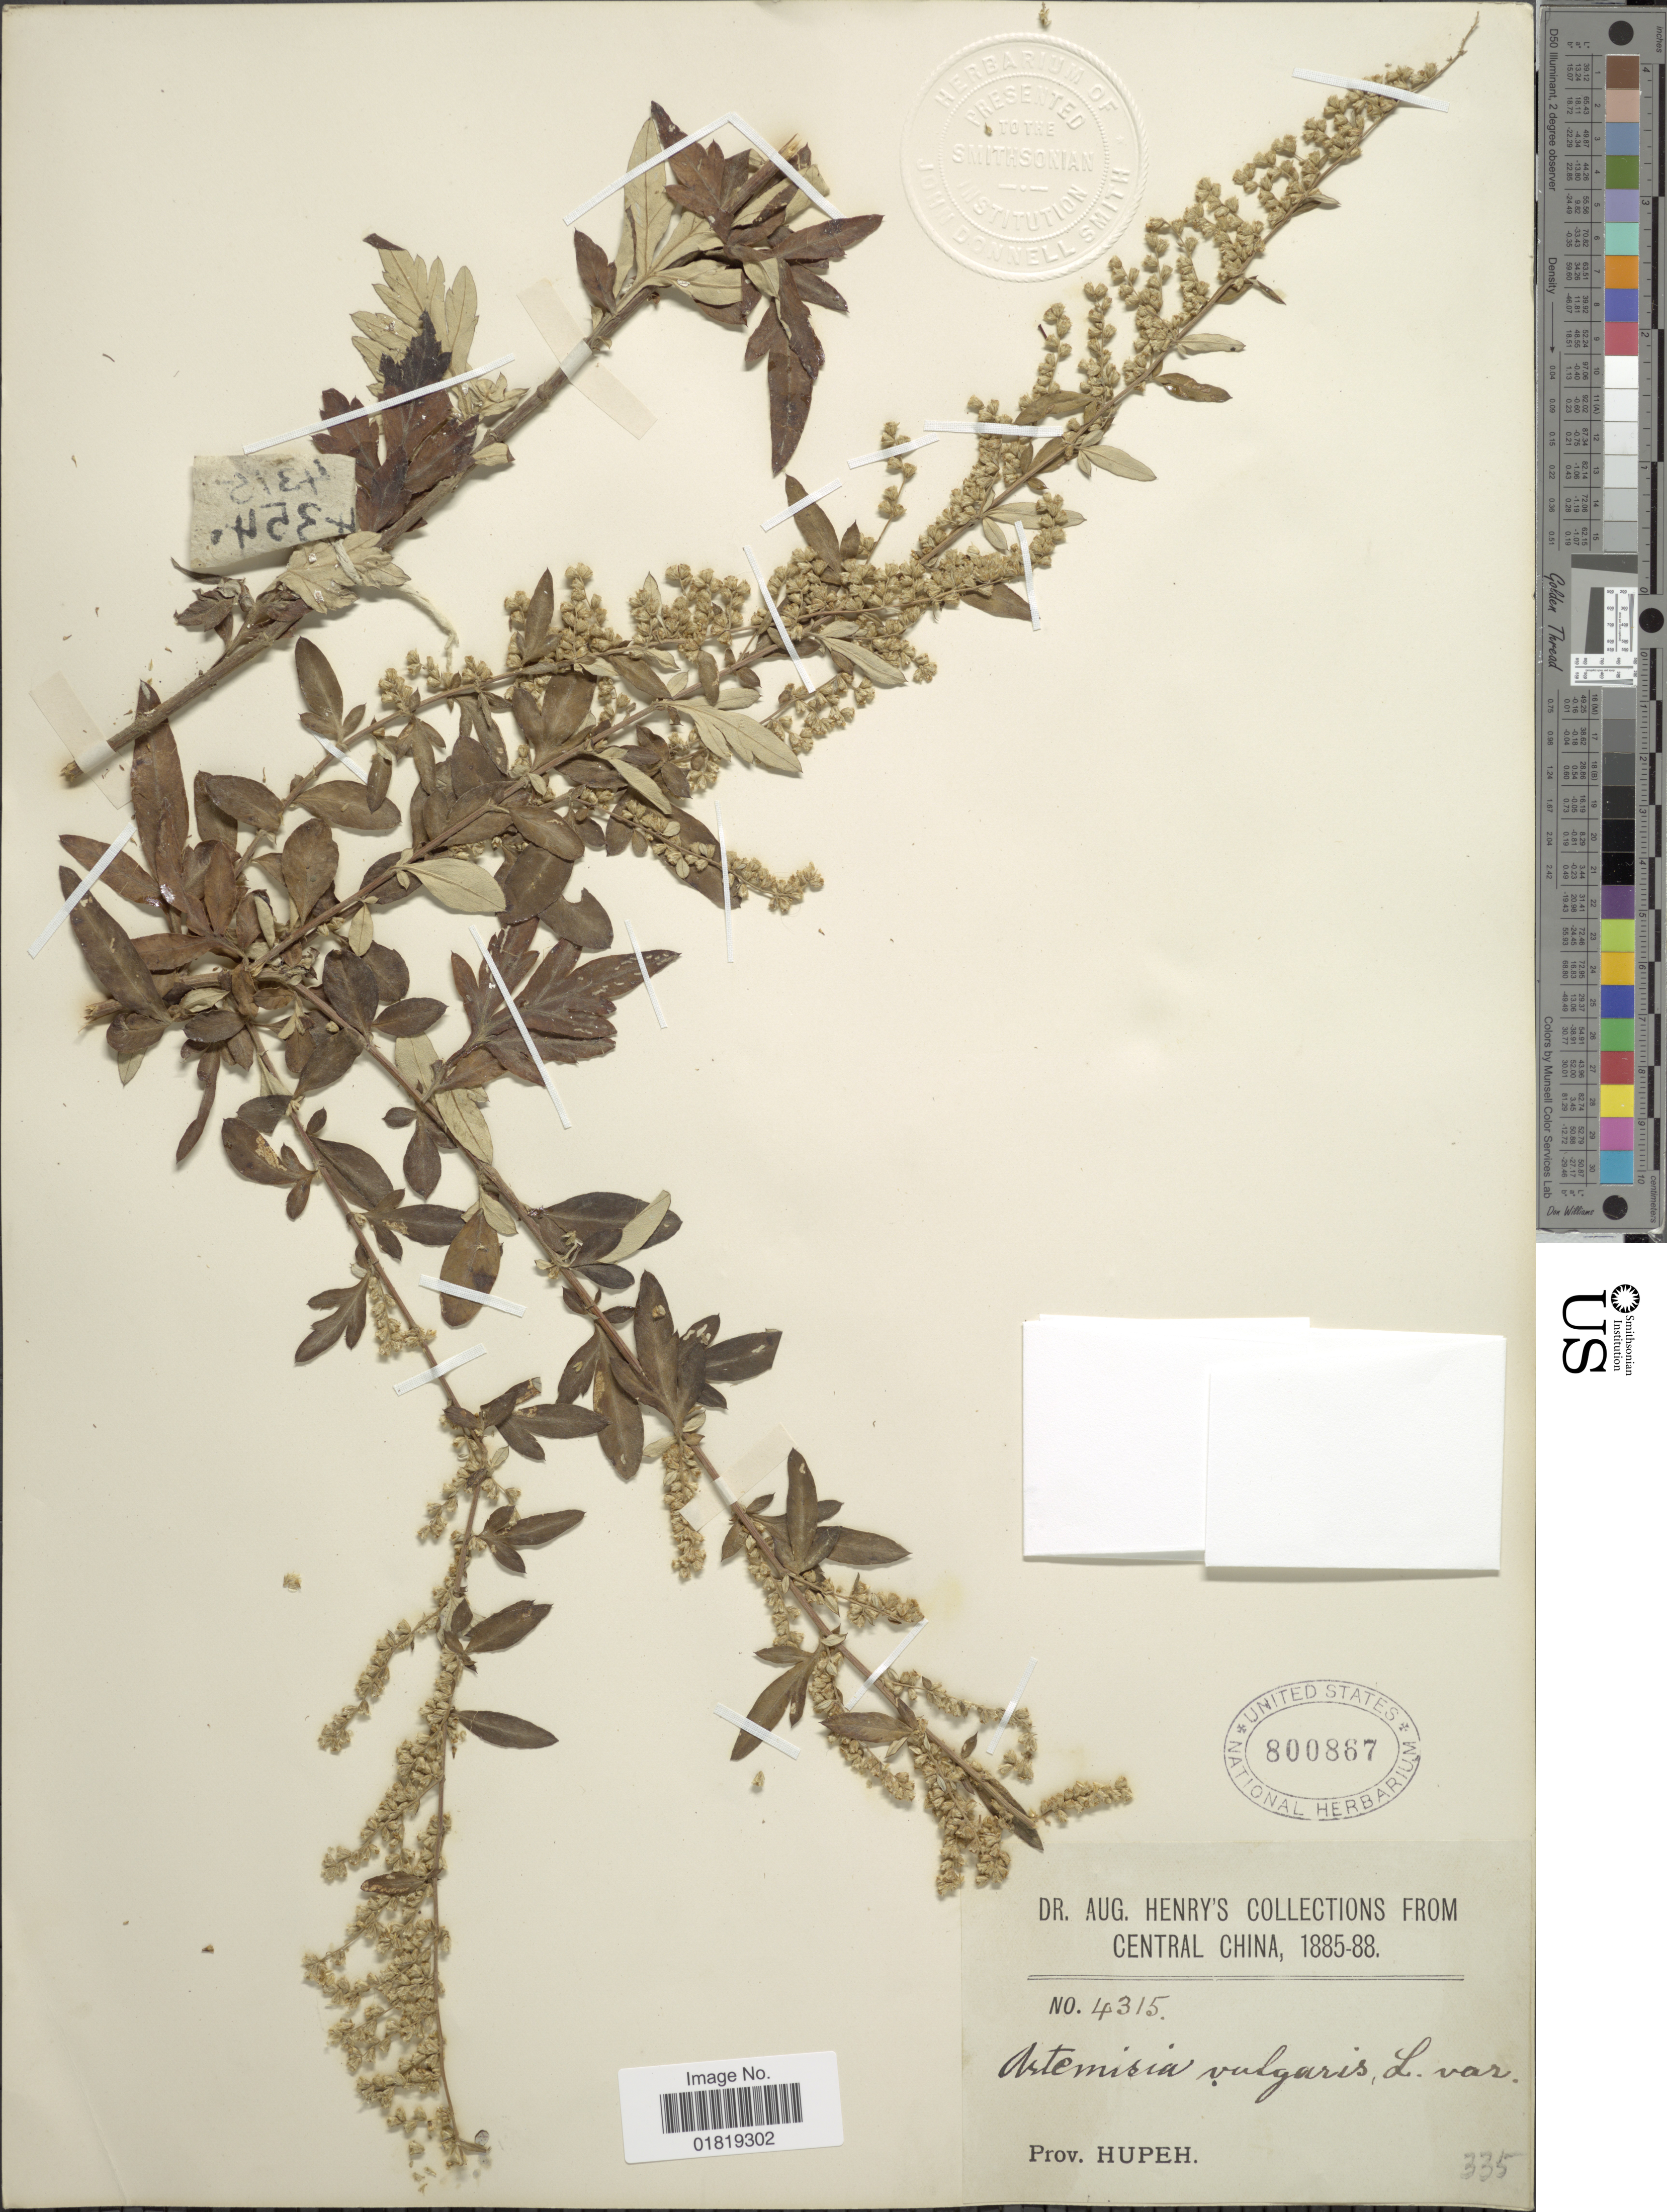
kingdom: Plantae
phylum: Tracheophyta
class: Magnoliopsida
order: Asterales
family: Asteraceae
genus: Artemisia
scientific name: Artemisia vulgaris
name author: L.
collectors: A. Henry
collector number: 4315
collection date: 1885/1888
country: China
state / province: Hubei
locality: Central China, Prov. Hupeh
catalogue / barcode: US 800867